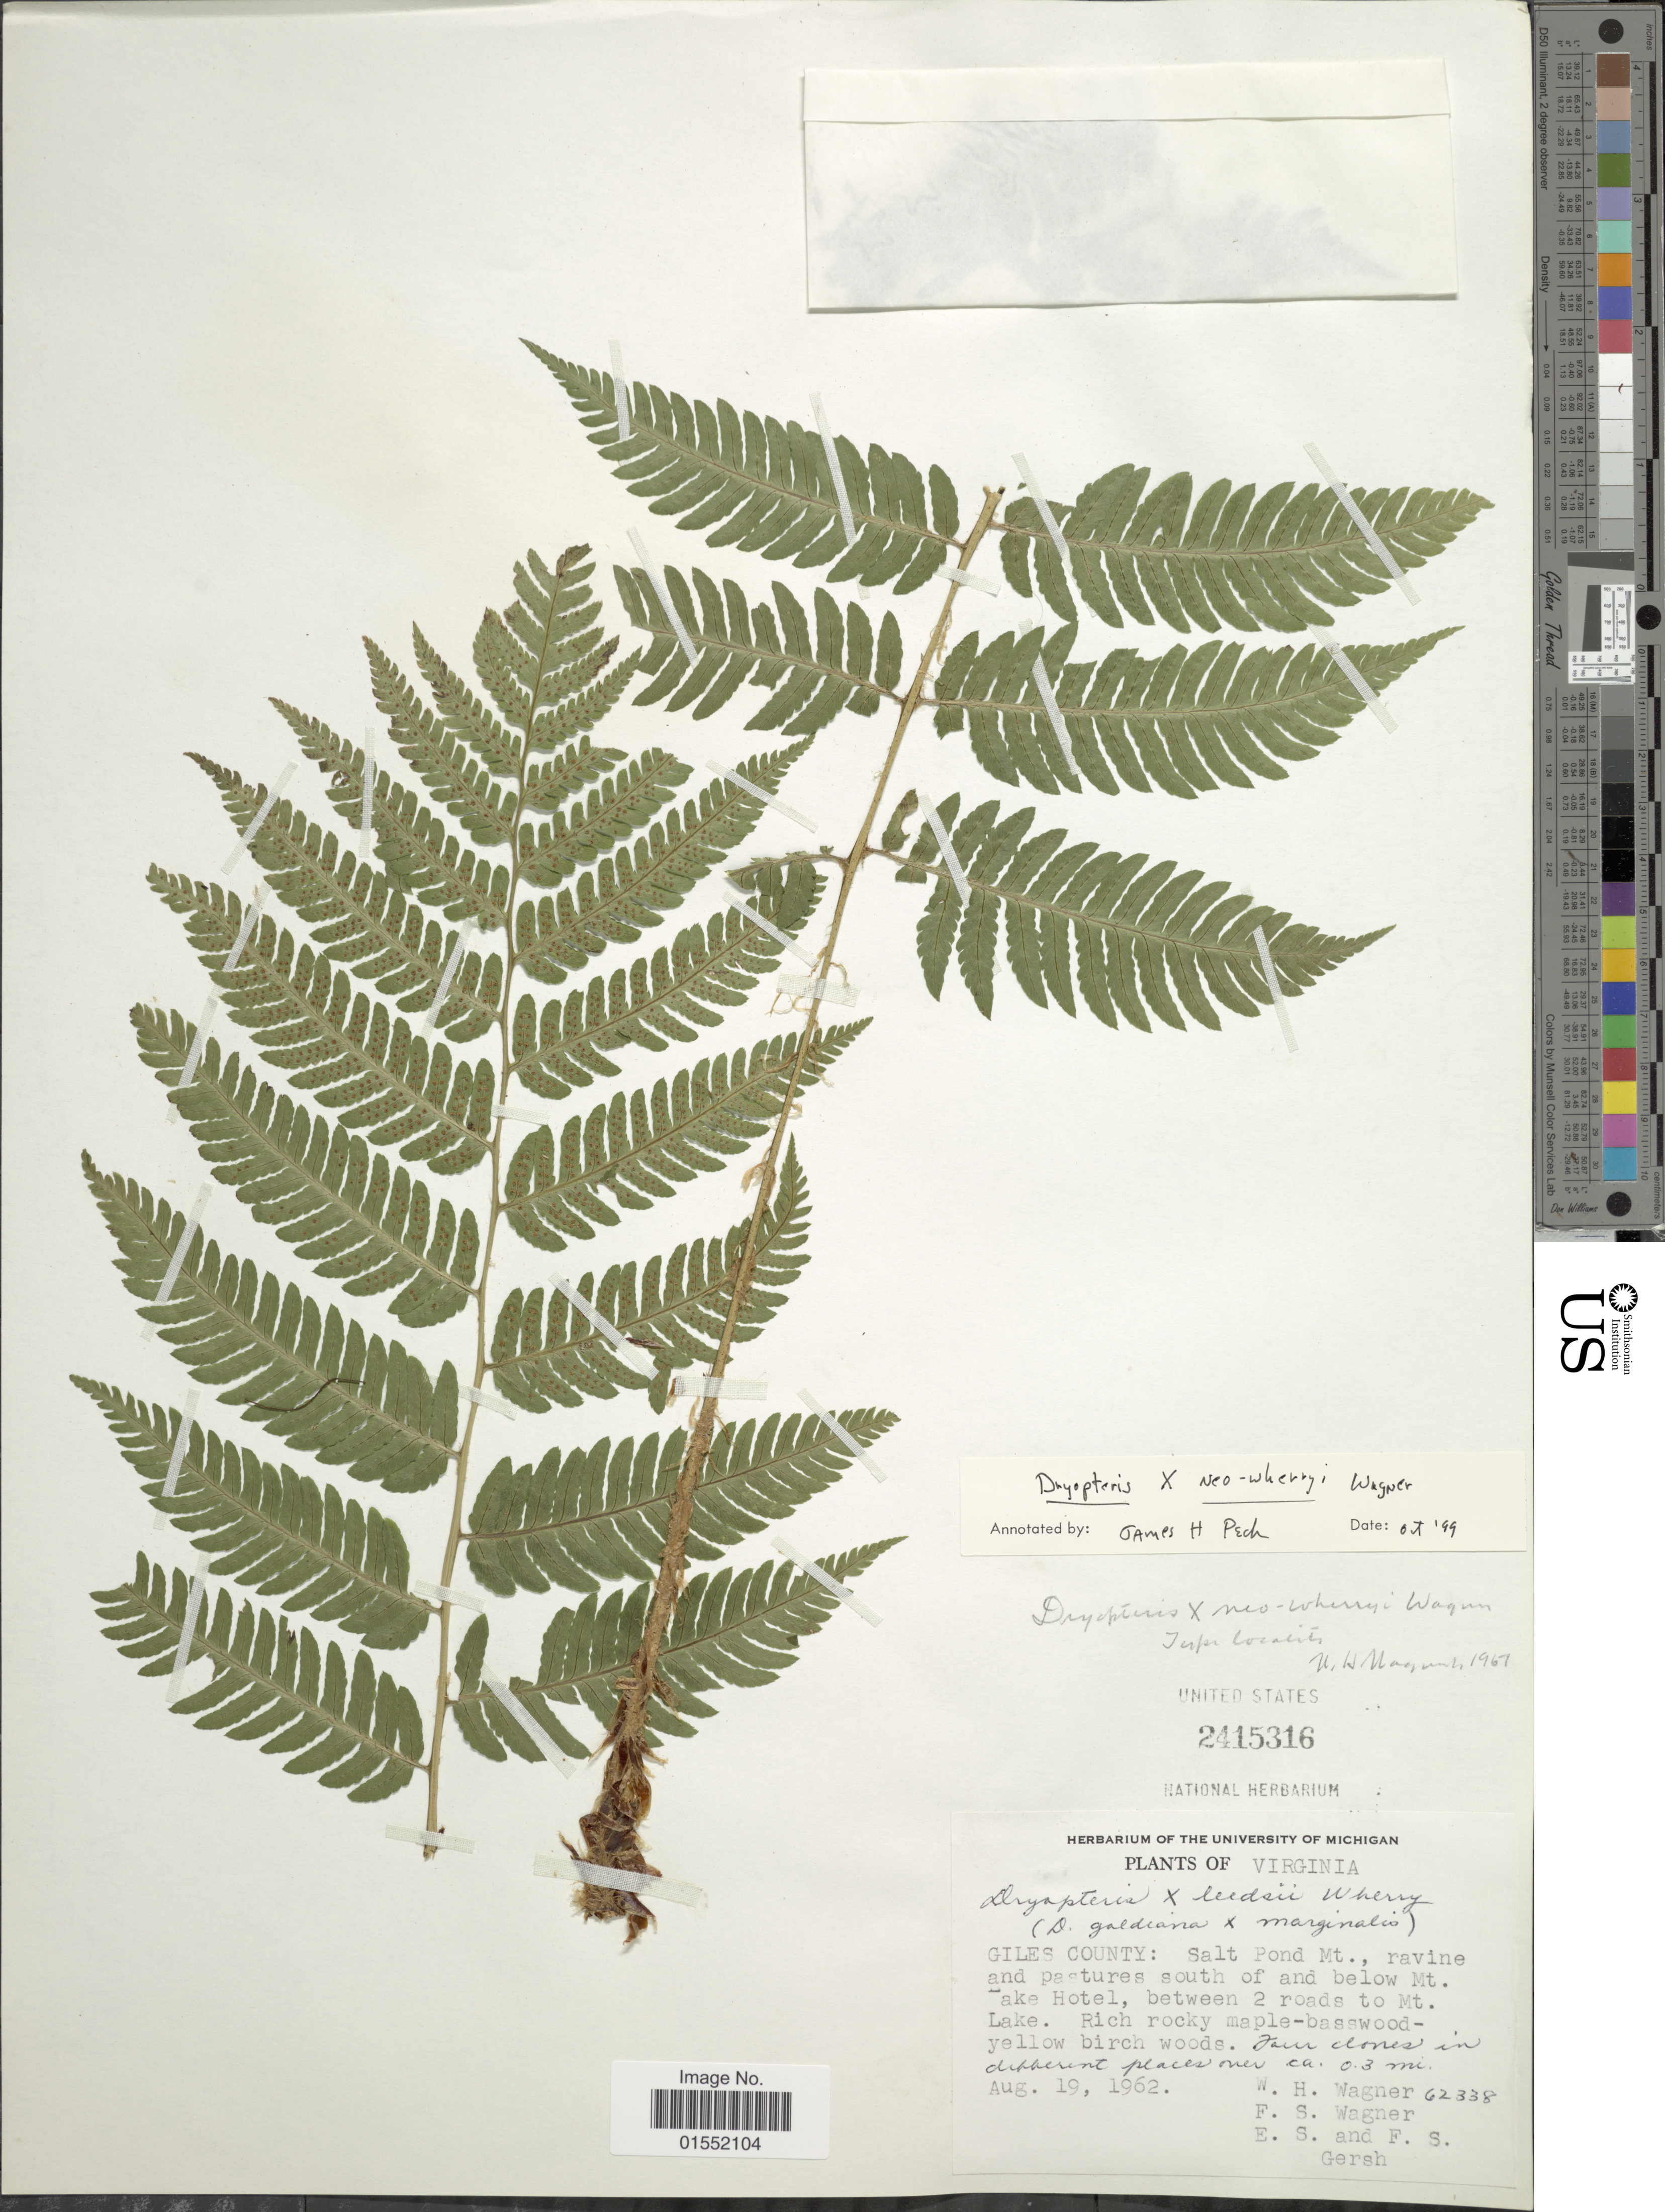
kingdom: Plantae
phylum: Tracheophyta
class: Polypodiopsida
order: Polypodiales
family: Dryopteridaceae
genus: Dryopteris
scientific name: Dryopteris x neowherryi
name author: W.H. Wagner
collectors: W. H. Wagner, F. S. Wagner, E. Gersh & F. Gersh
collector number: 62338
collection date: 1962-08-19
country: United States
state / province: Virginia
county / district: Giles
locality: Salt Pond Mt., ravine and pastures south of and below Mt. Lake Hotel, between 2 roads to Mt. Lake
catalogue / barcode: US 2415316